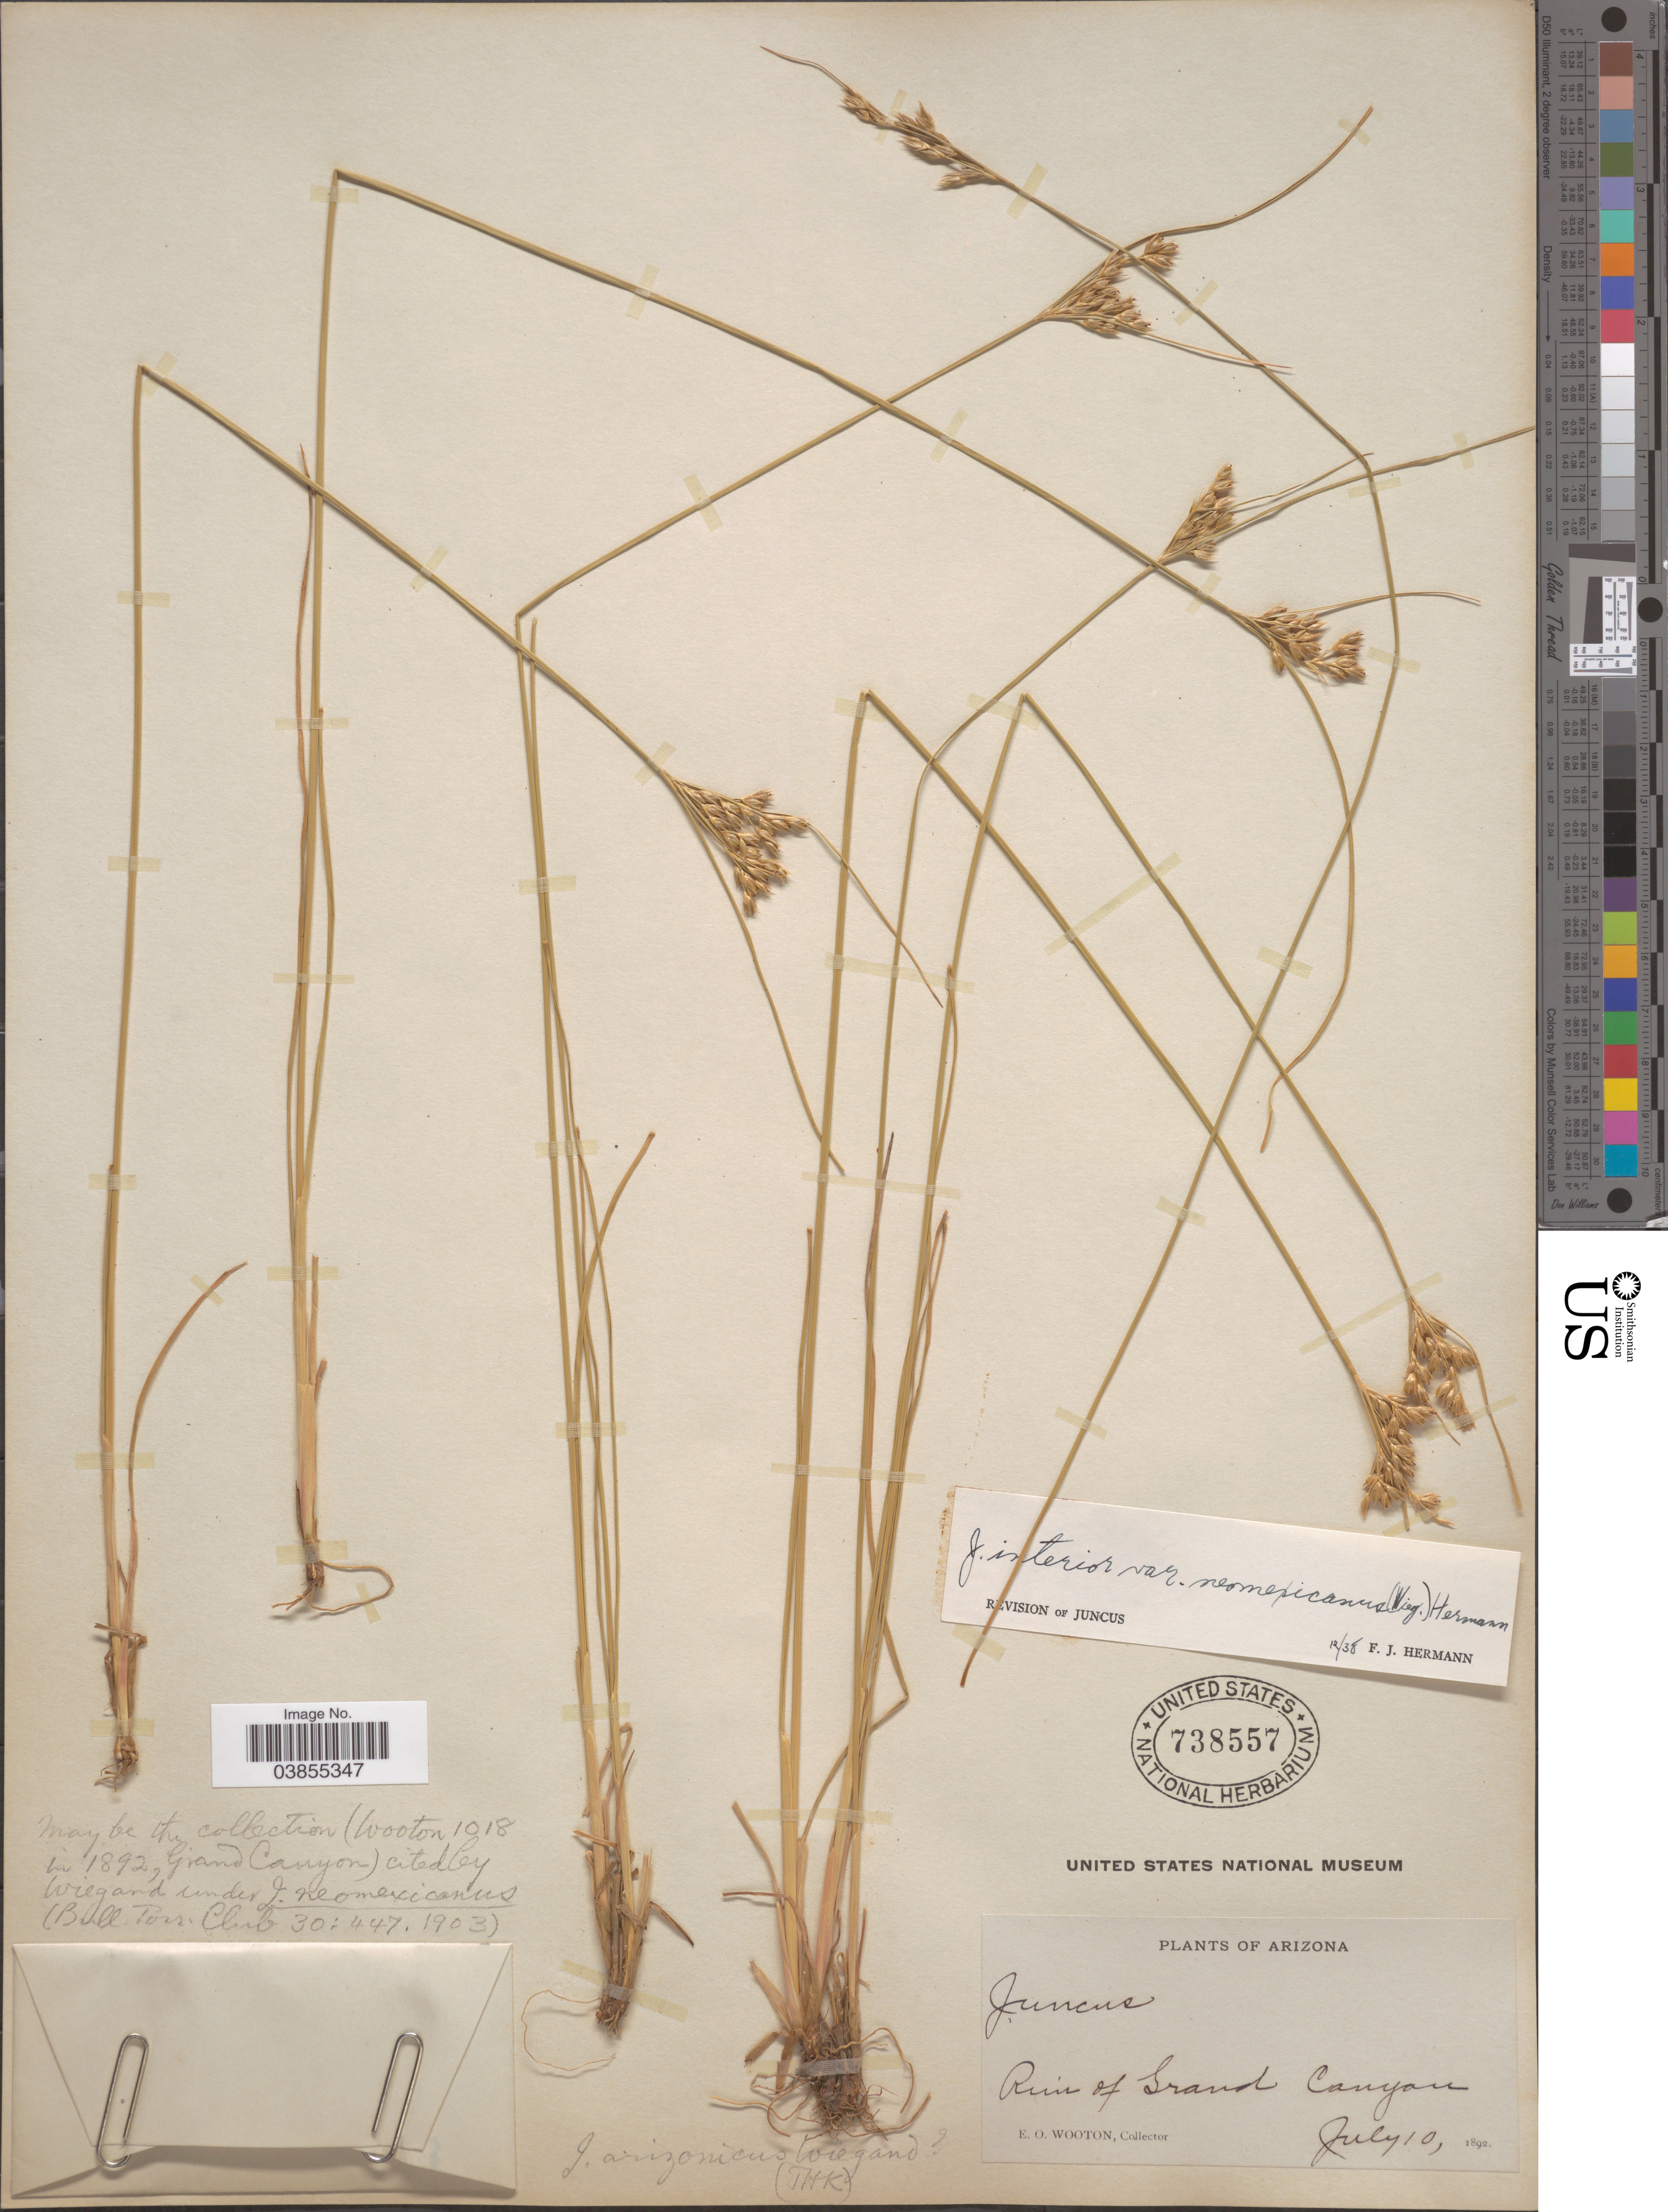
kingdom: Plantae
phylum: Tracheophyta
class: Liliopsida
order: Poales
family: Juncaceae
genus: Juncus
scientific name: Juncus neomexicanus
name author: Wiegand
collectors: E. O. Wooton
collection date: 1892-07-10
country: United States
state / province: Arizona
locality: Run of Grand Canyon.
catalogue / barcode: US 738557